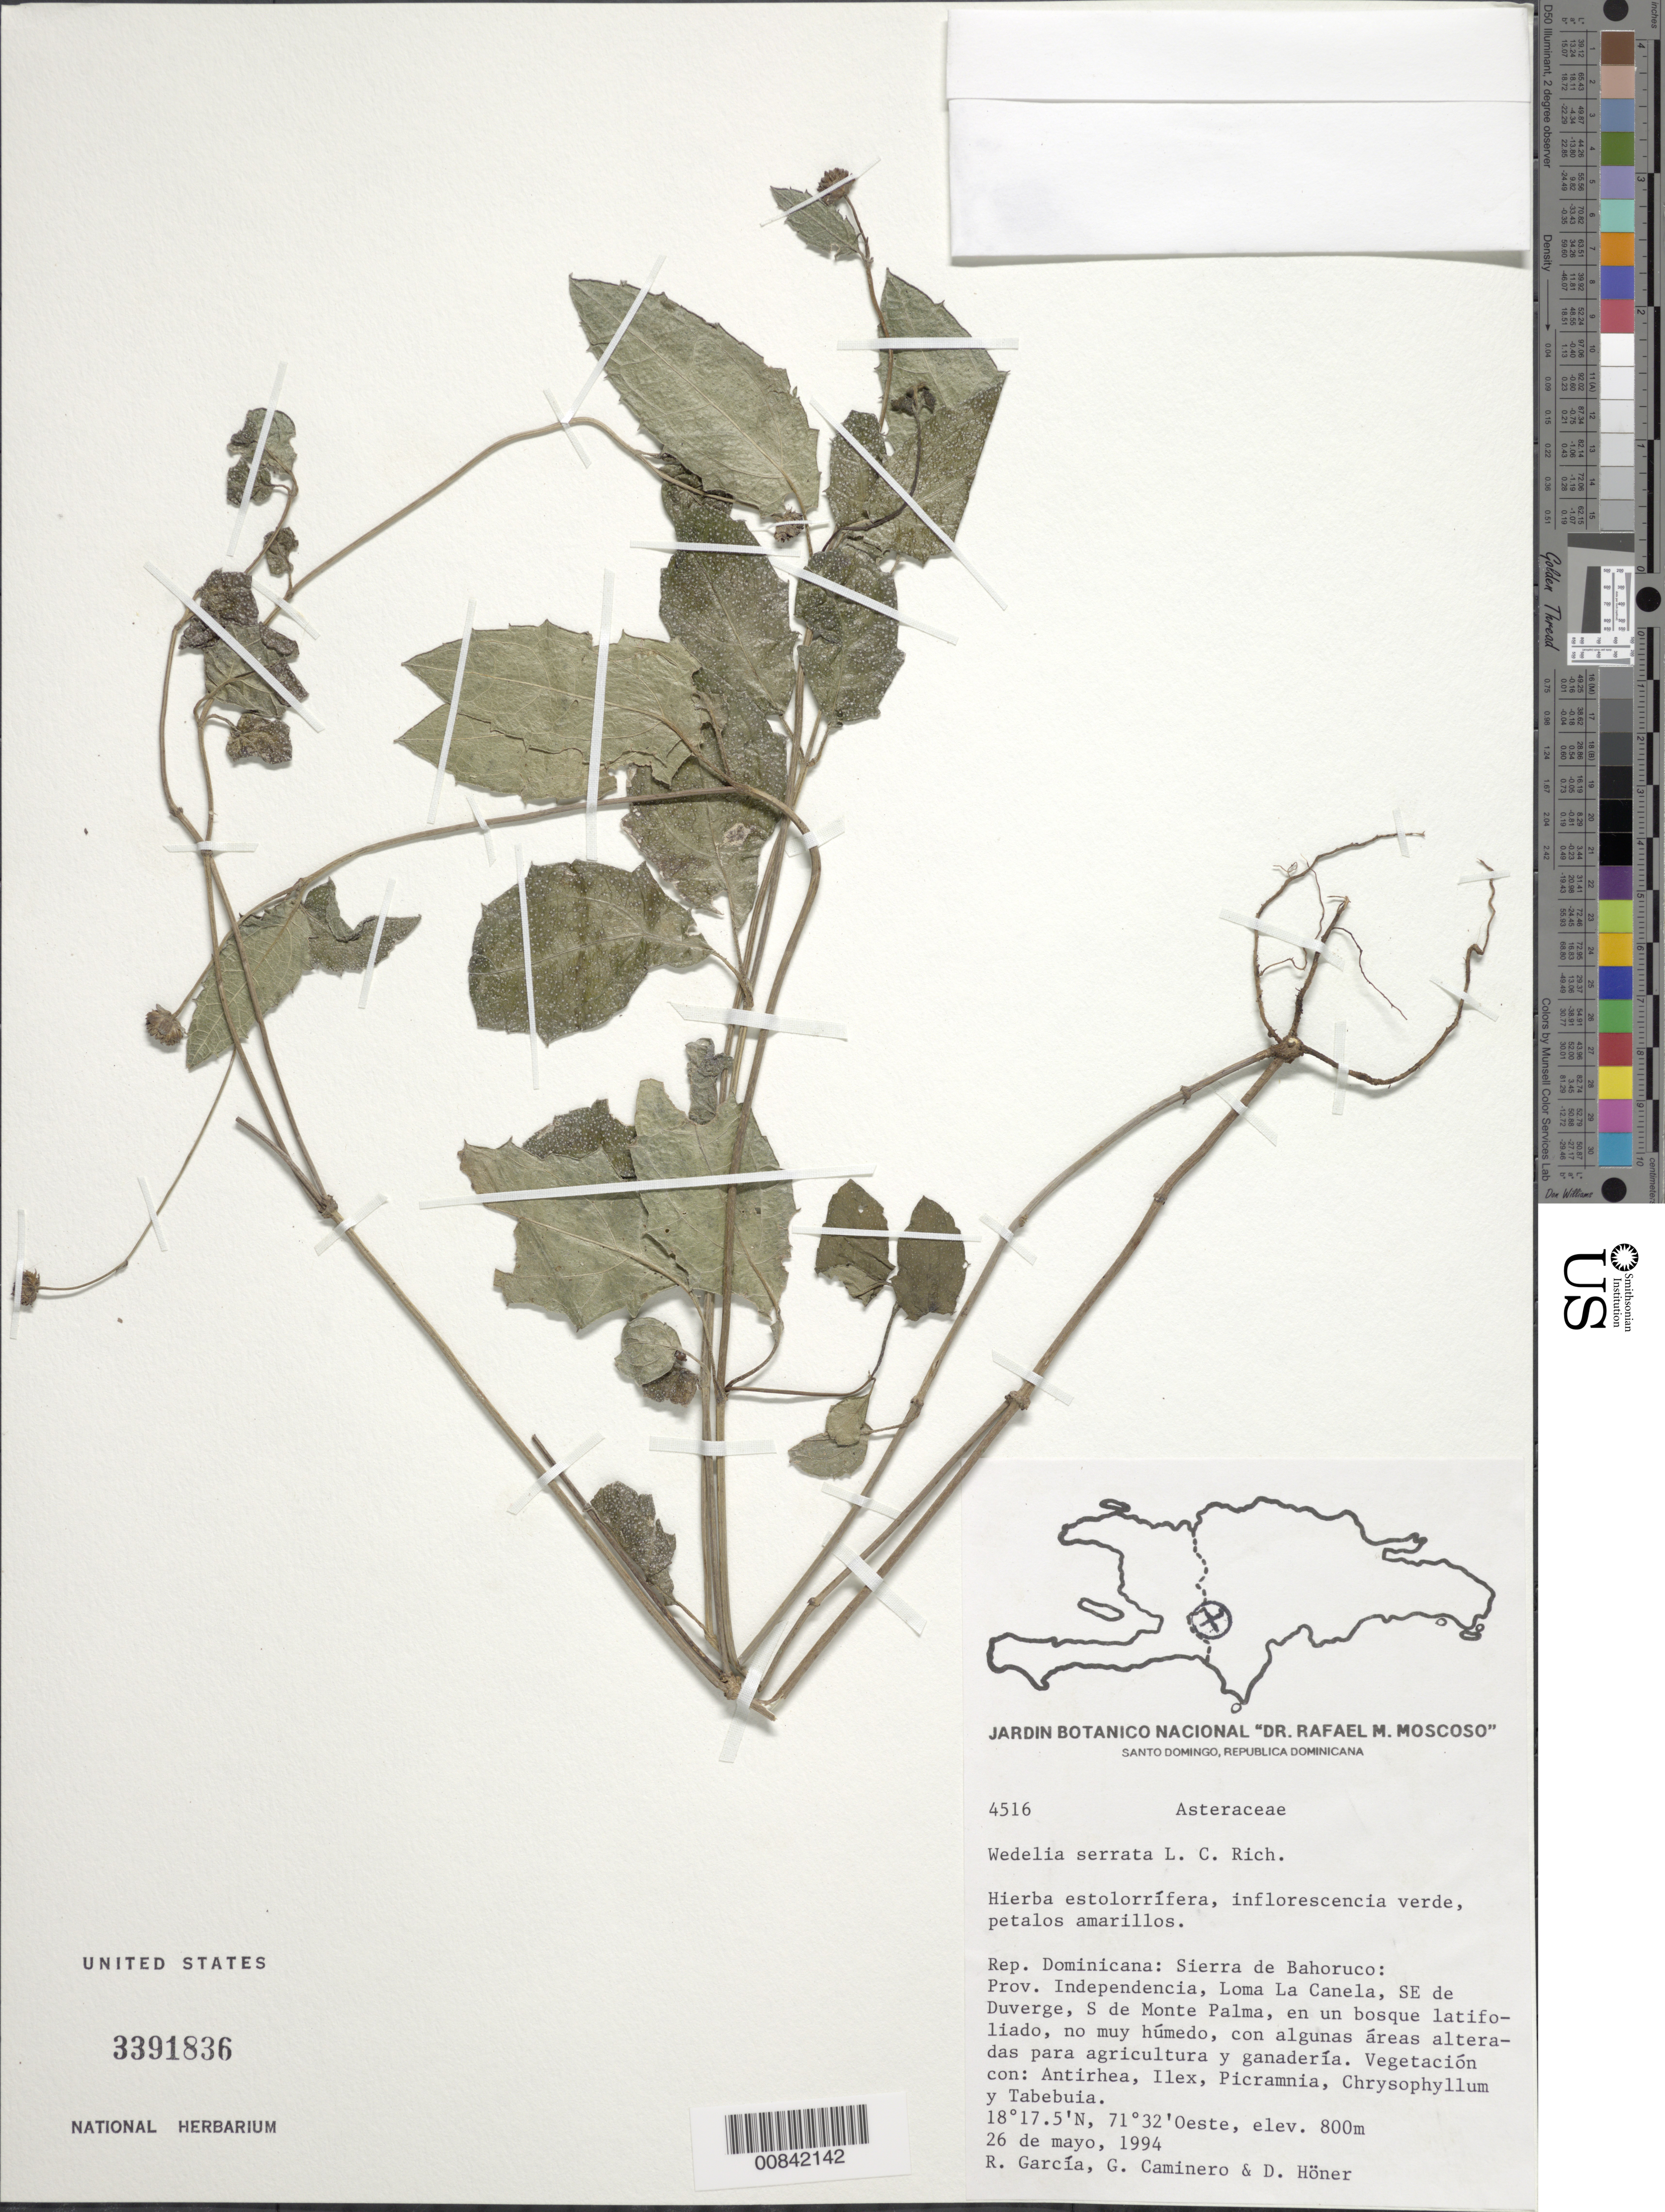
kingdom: Plantae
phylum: Tracheophyta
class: Magnoliopsida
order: Asterales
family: Asteraceae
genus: Wedelia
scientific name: Wedelia serrata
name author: Rich.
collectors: R. G. García, G. Caminero & D. Höner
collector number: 4516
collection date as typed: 26 May 1994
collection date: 1994-05-26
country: Dominican Republic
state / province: Independencia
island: Hispaniola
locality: Sierra de Bahoruco, Loma La Canela, SE de Duverge, S de Monte Palma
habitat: Bosque latrifoliado, no muy húmedo, con algunas áreas alteradas para agricultura y ganadería.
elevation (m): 800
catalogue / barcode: US 3391836